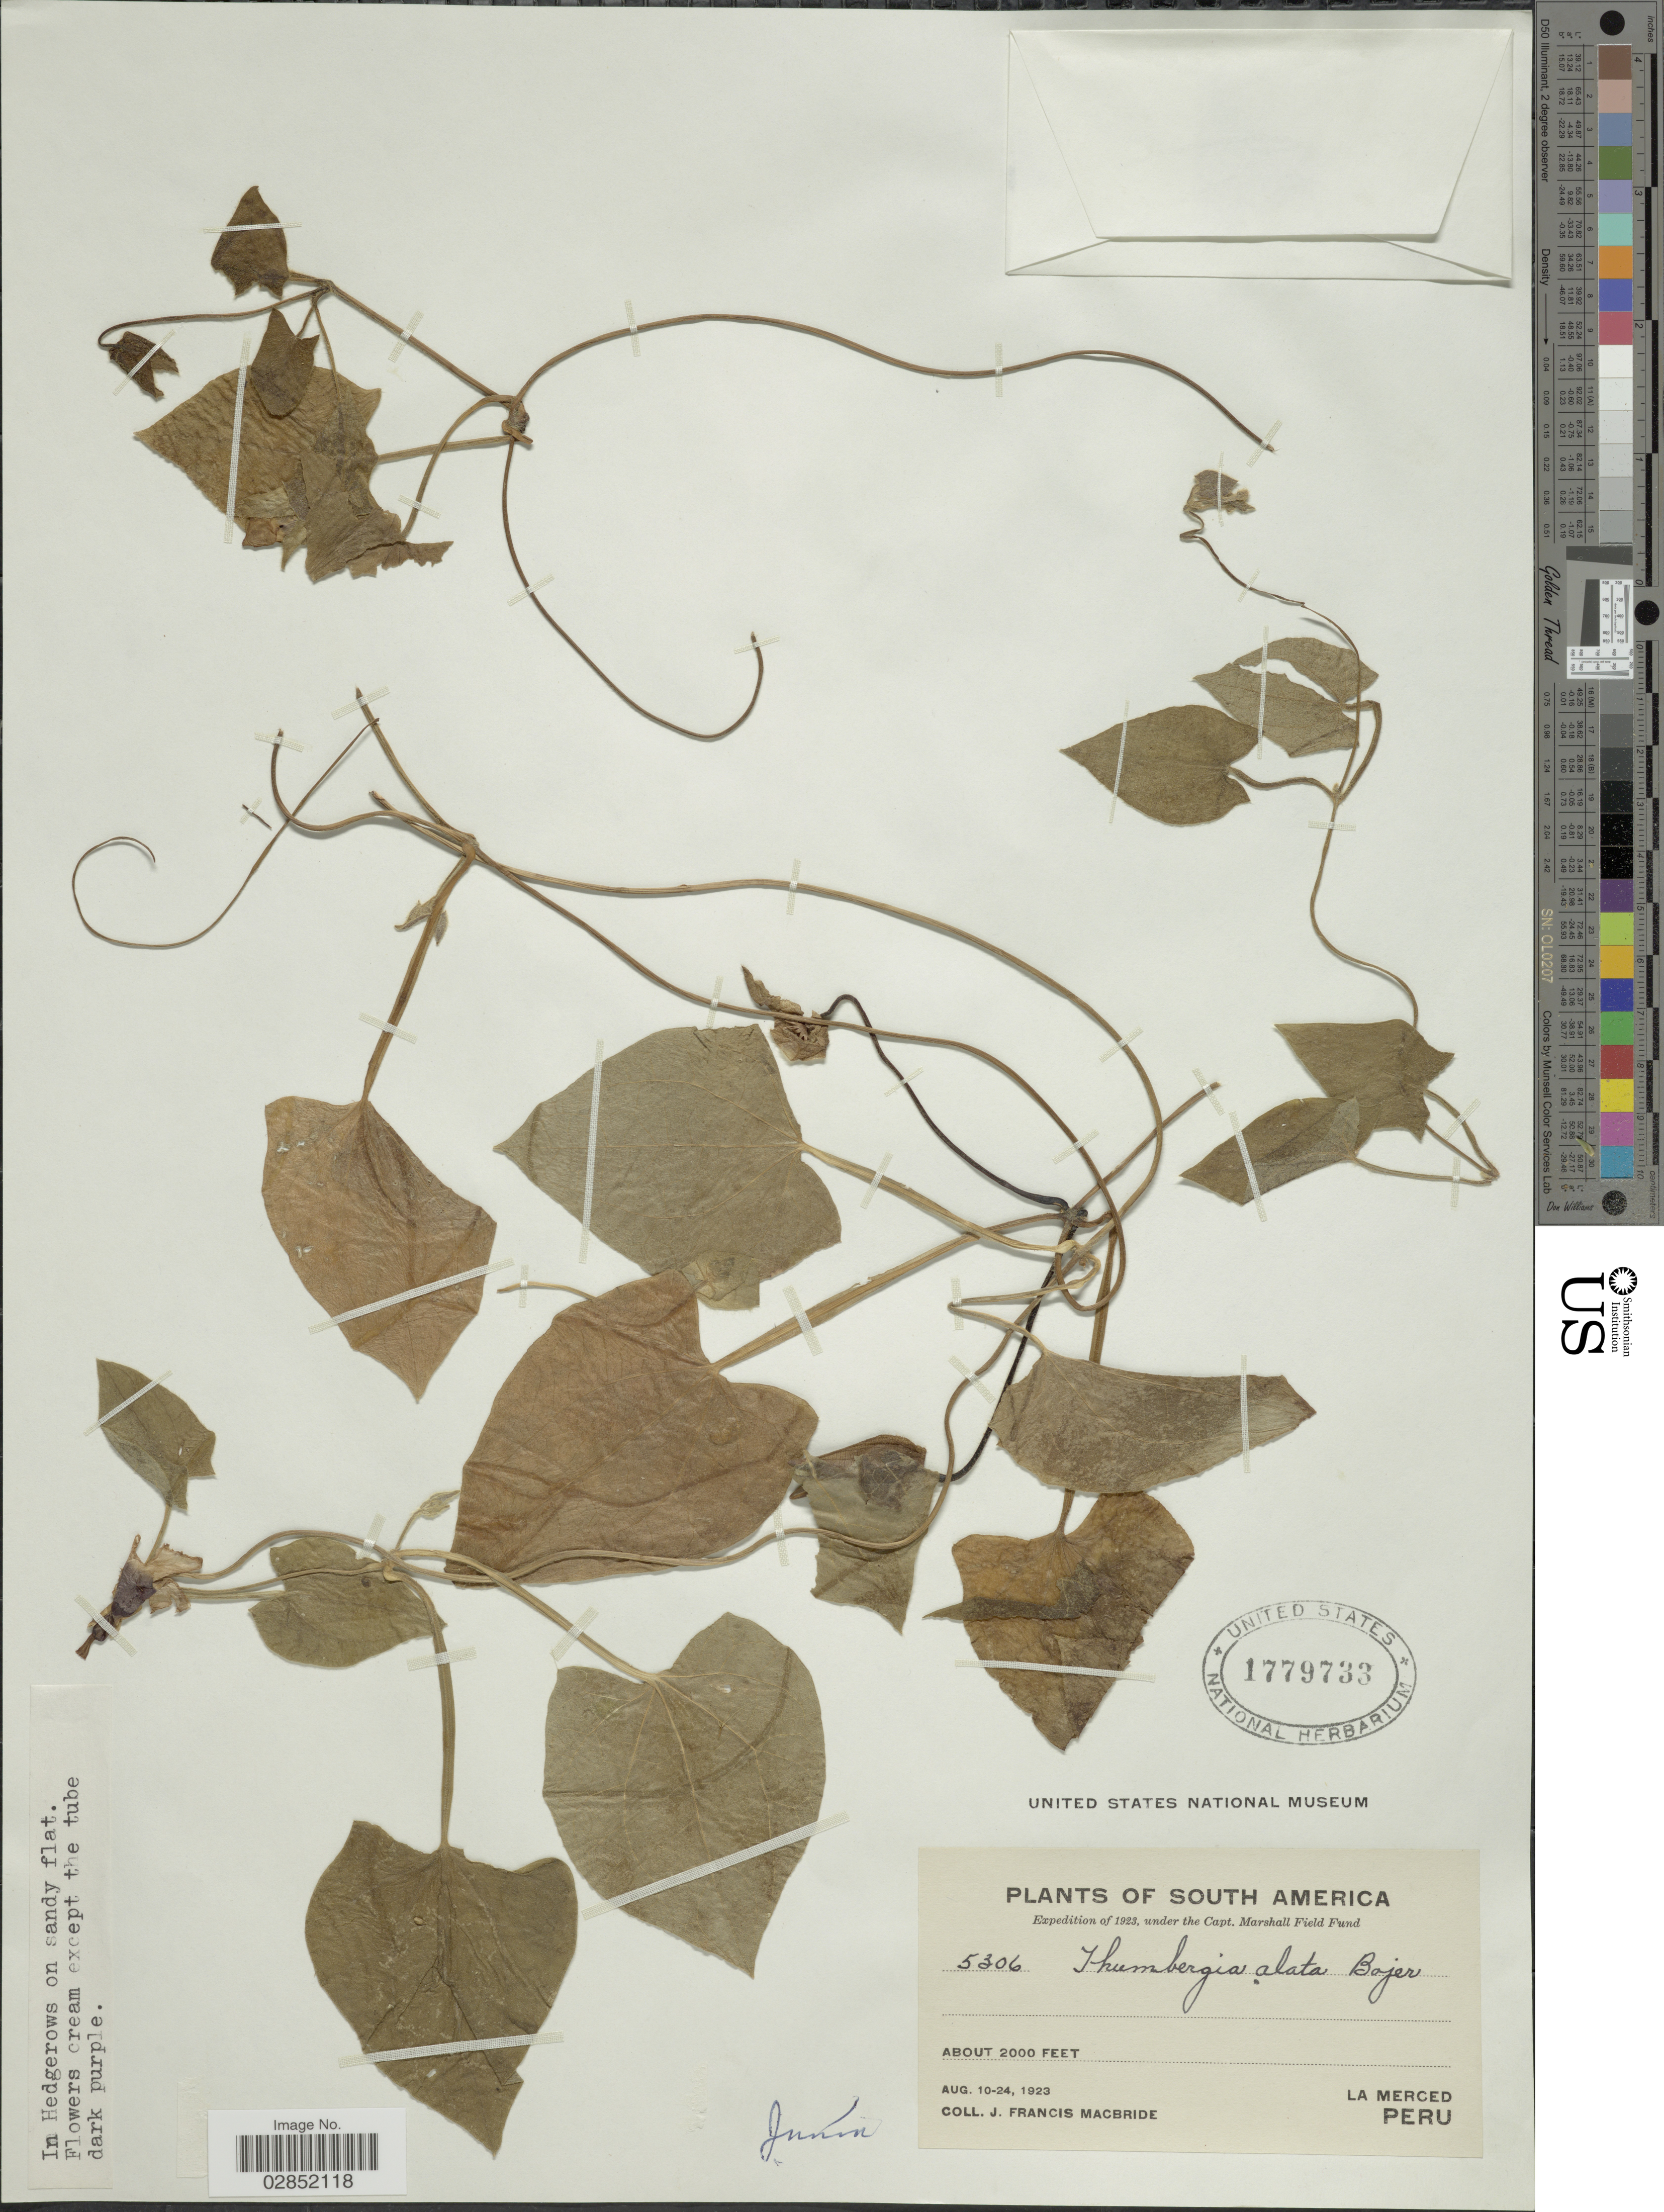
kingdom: Plantae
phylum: Tracheophyta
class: Magnoliopsida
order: Lamiales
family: Acanthaceae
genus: Thunbergia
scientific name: Thunbergia alata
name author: Bojer ex Sims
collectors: J. F. Macbride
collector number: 5306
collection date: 1923-08-10/1923-08-24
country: Peru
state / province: Junín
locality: La Merced.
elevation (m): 610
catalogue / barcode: US 1779733